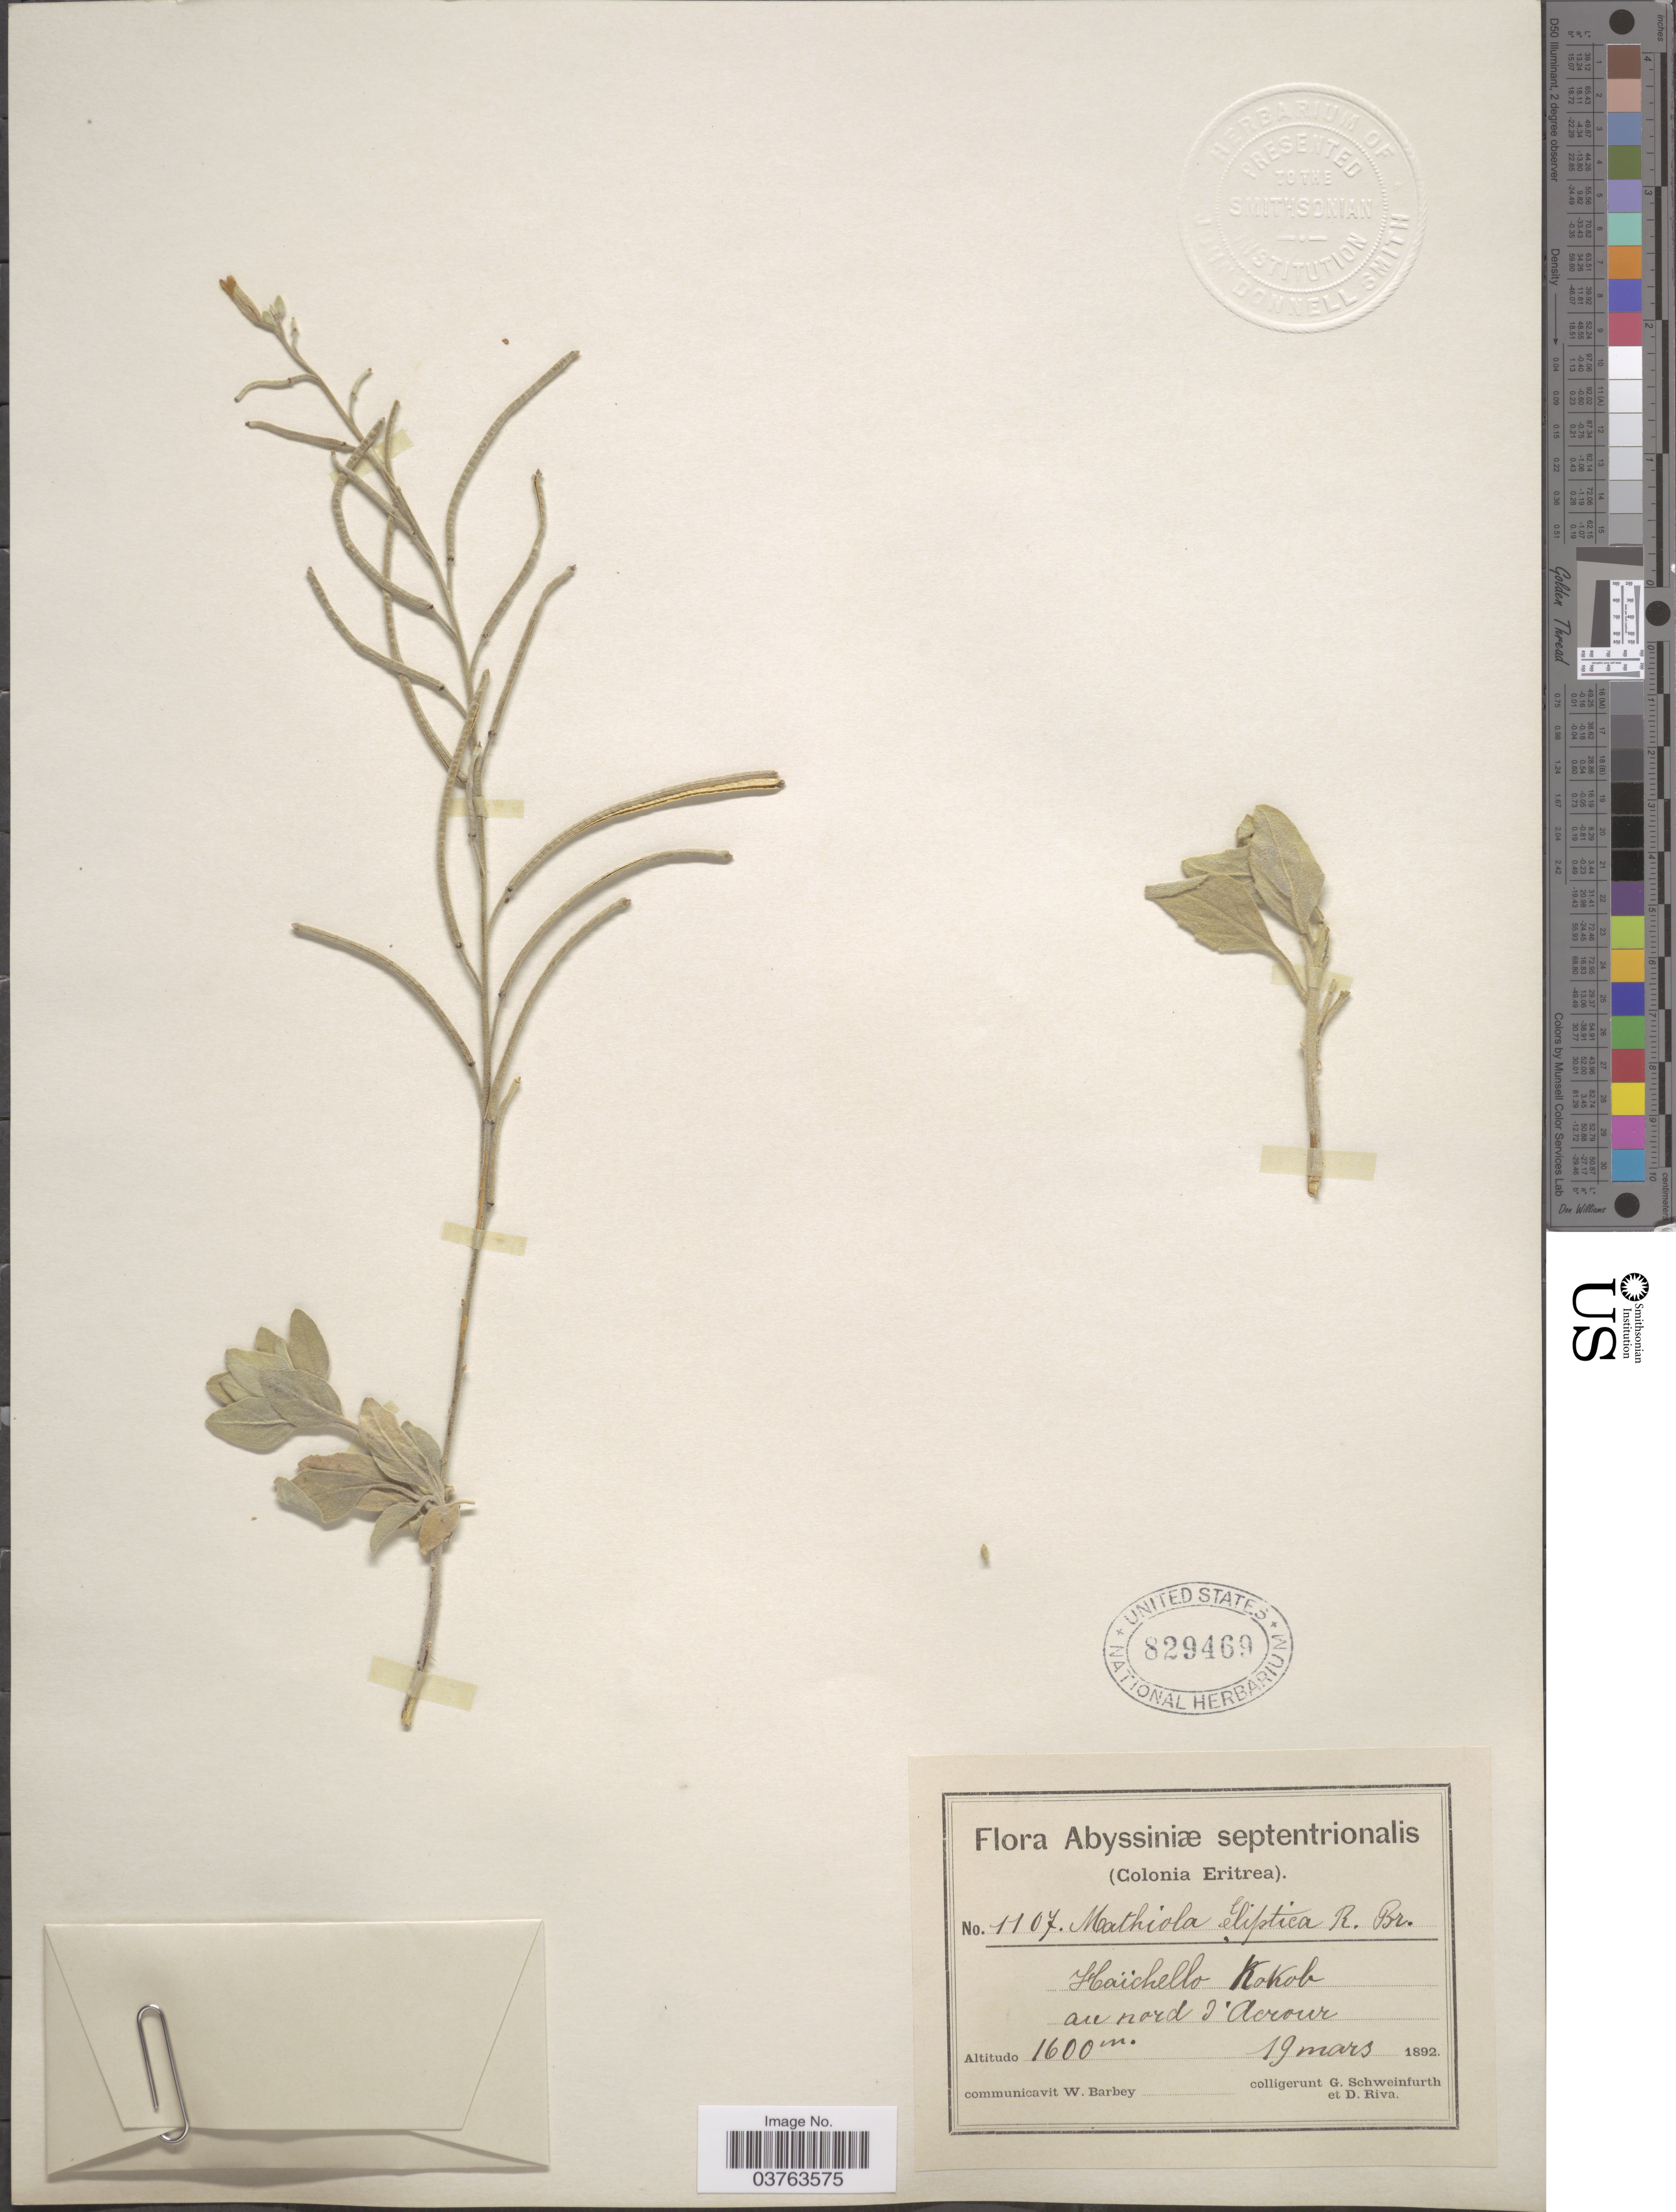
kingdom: Plantae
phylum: Tracheophyta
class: Magnoliopsida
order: Brassicales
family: Brassicaceae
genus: Matthiola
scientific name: Matthiola elliptica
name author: (Sw.) Kuntze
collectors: G. A. Schweinfurth (herbarium) & D. Riva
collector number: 1107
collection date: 1892-03-19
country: Ethiopia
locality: Abyssiniæ septentrionalis (Colonia Eritrea). Haïchello Kokob au nord d'Acrour.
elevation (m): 1600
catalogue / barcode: US 829469